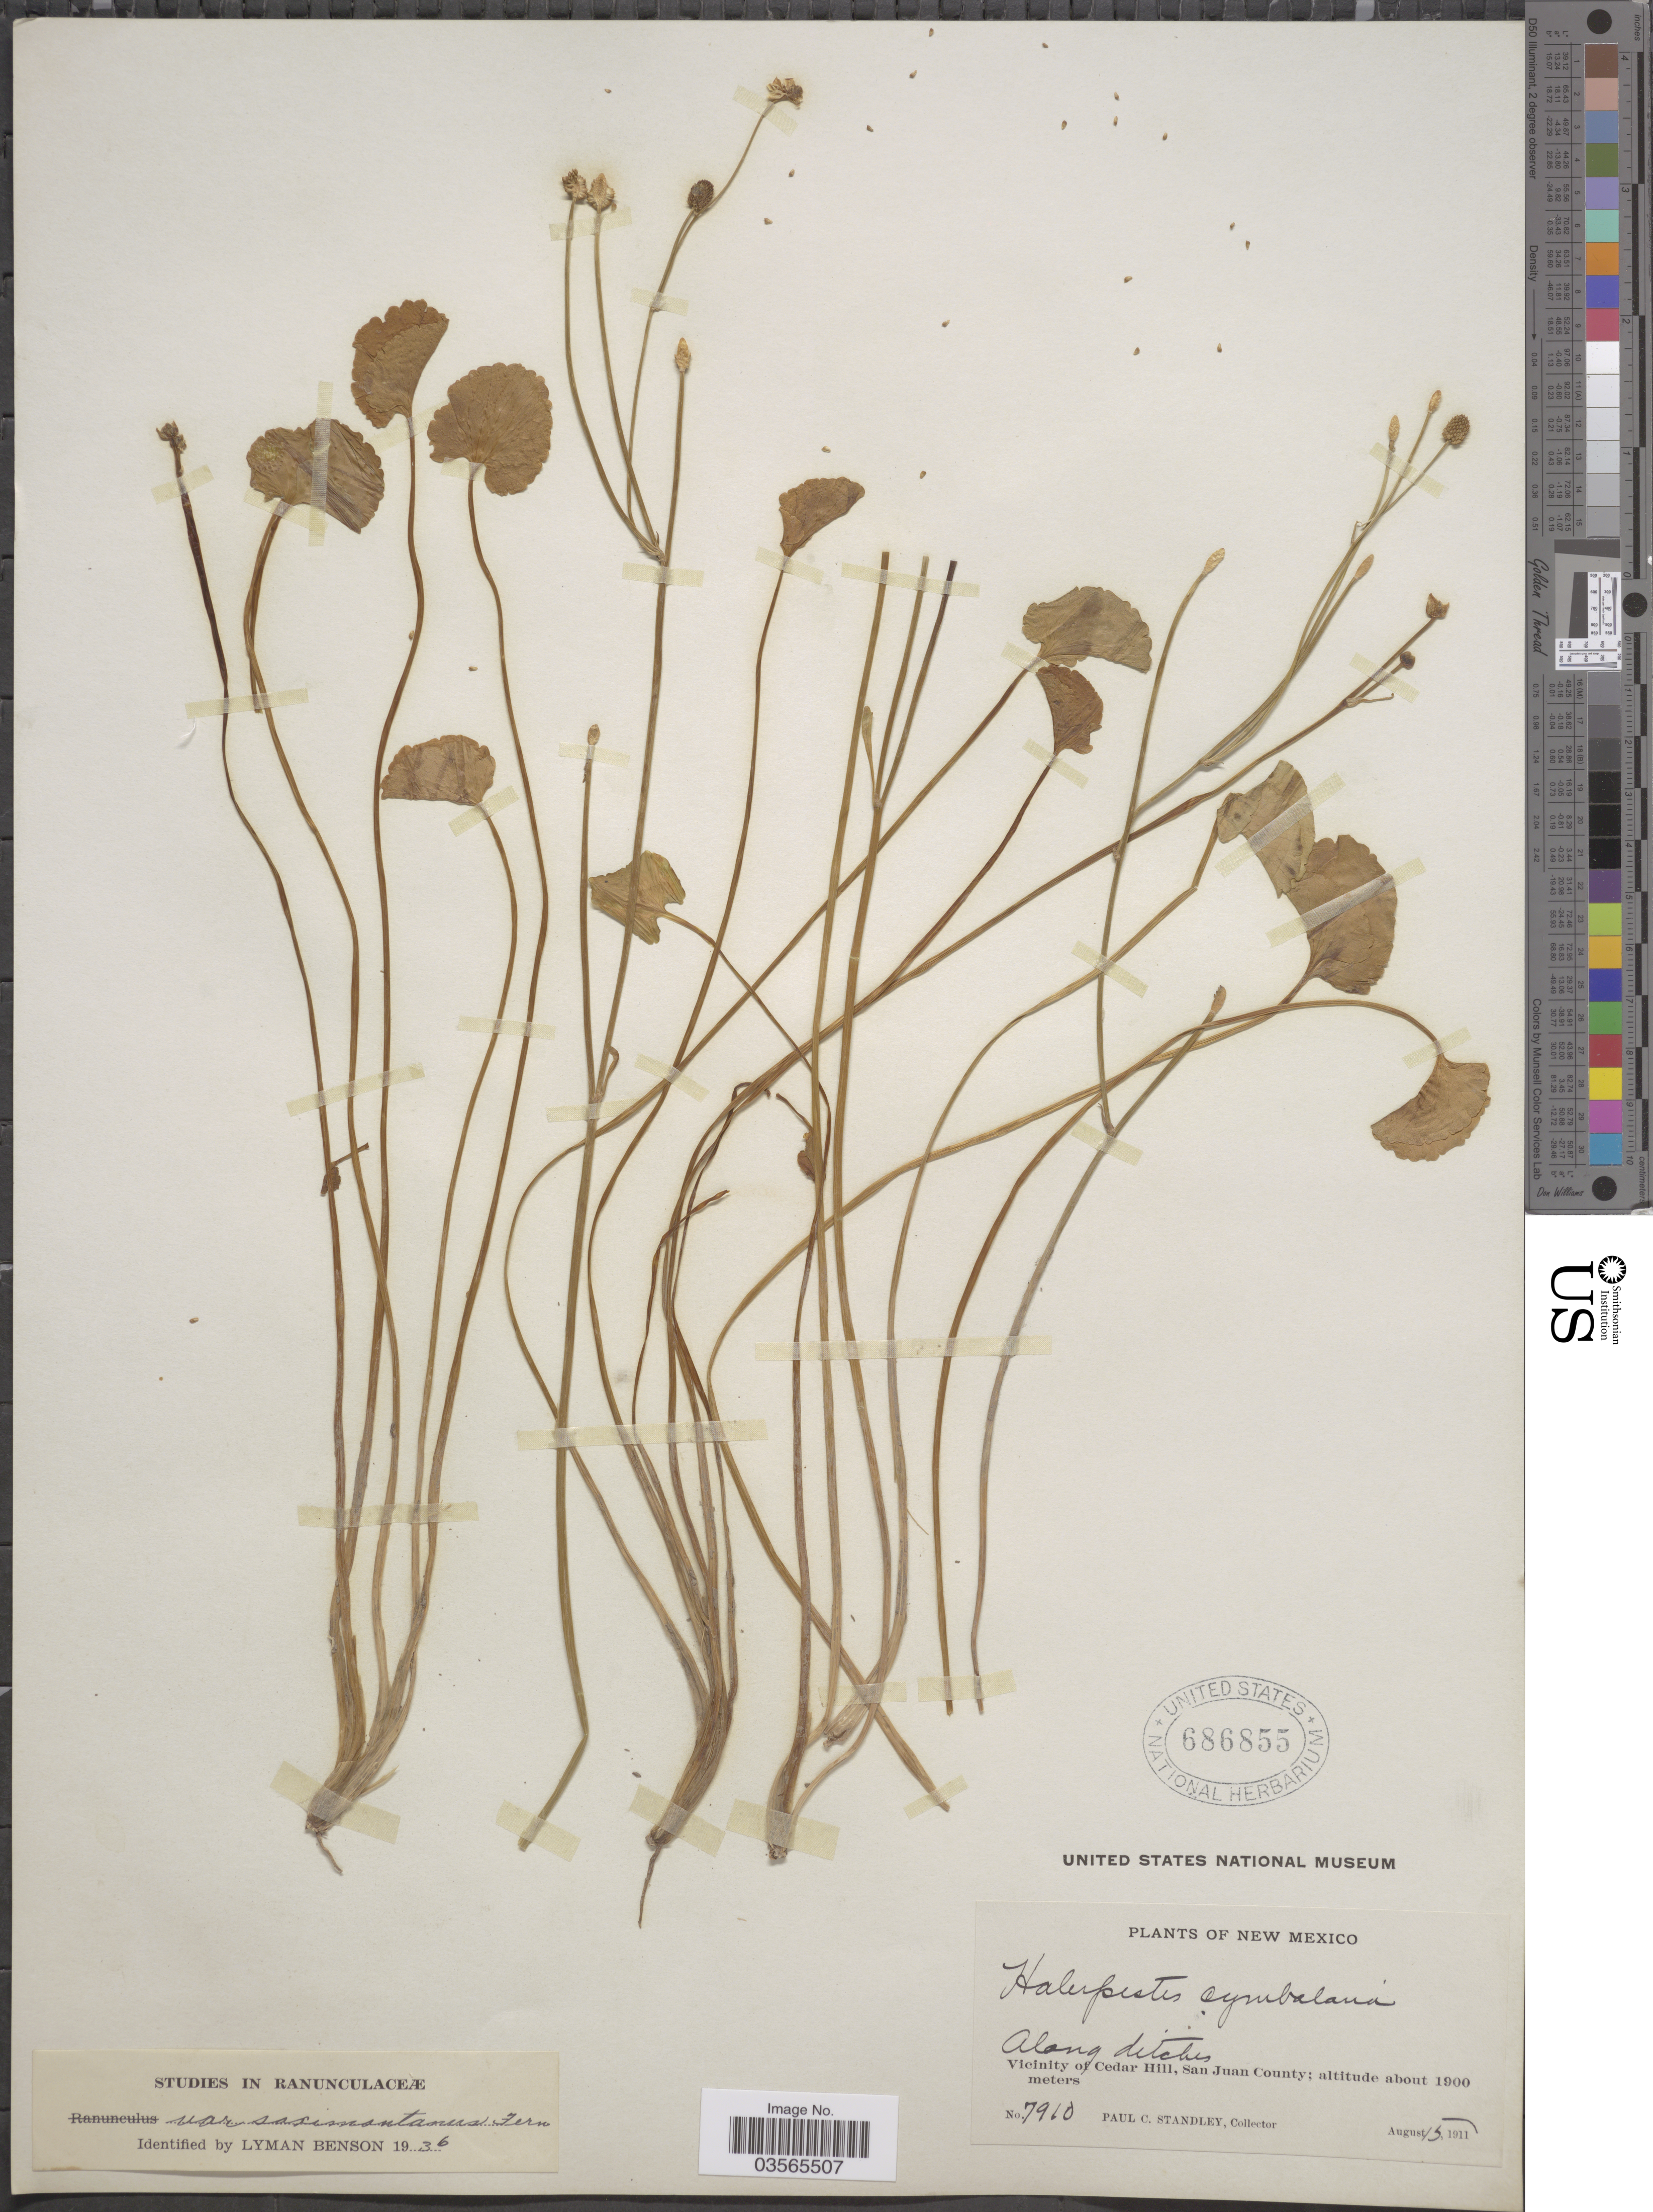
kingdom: Plantae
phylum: Tracheophyta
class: Magnoliopsida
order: Ranunculales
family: Ranunculaceae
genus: Halerpestes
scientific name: Halerpestes cymbalaria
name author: (Pursh) Greene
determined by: Strong, M. T., (US), Smithsonian Institution - National Museum of Natural History (UNITED STATES)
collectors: P. C. Standley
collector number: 7910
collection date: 1911-08-15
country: United States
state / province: New Mexico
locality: Vicinity of Cedar Hill, San Juan County.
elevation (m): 1900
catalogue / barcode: US 686855